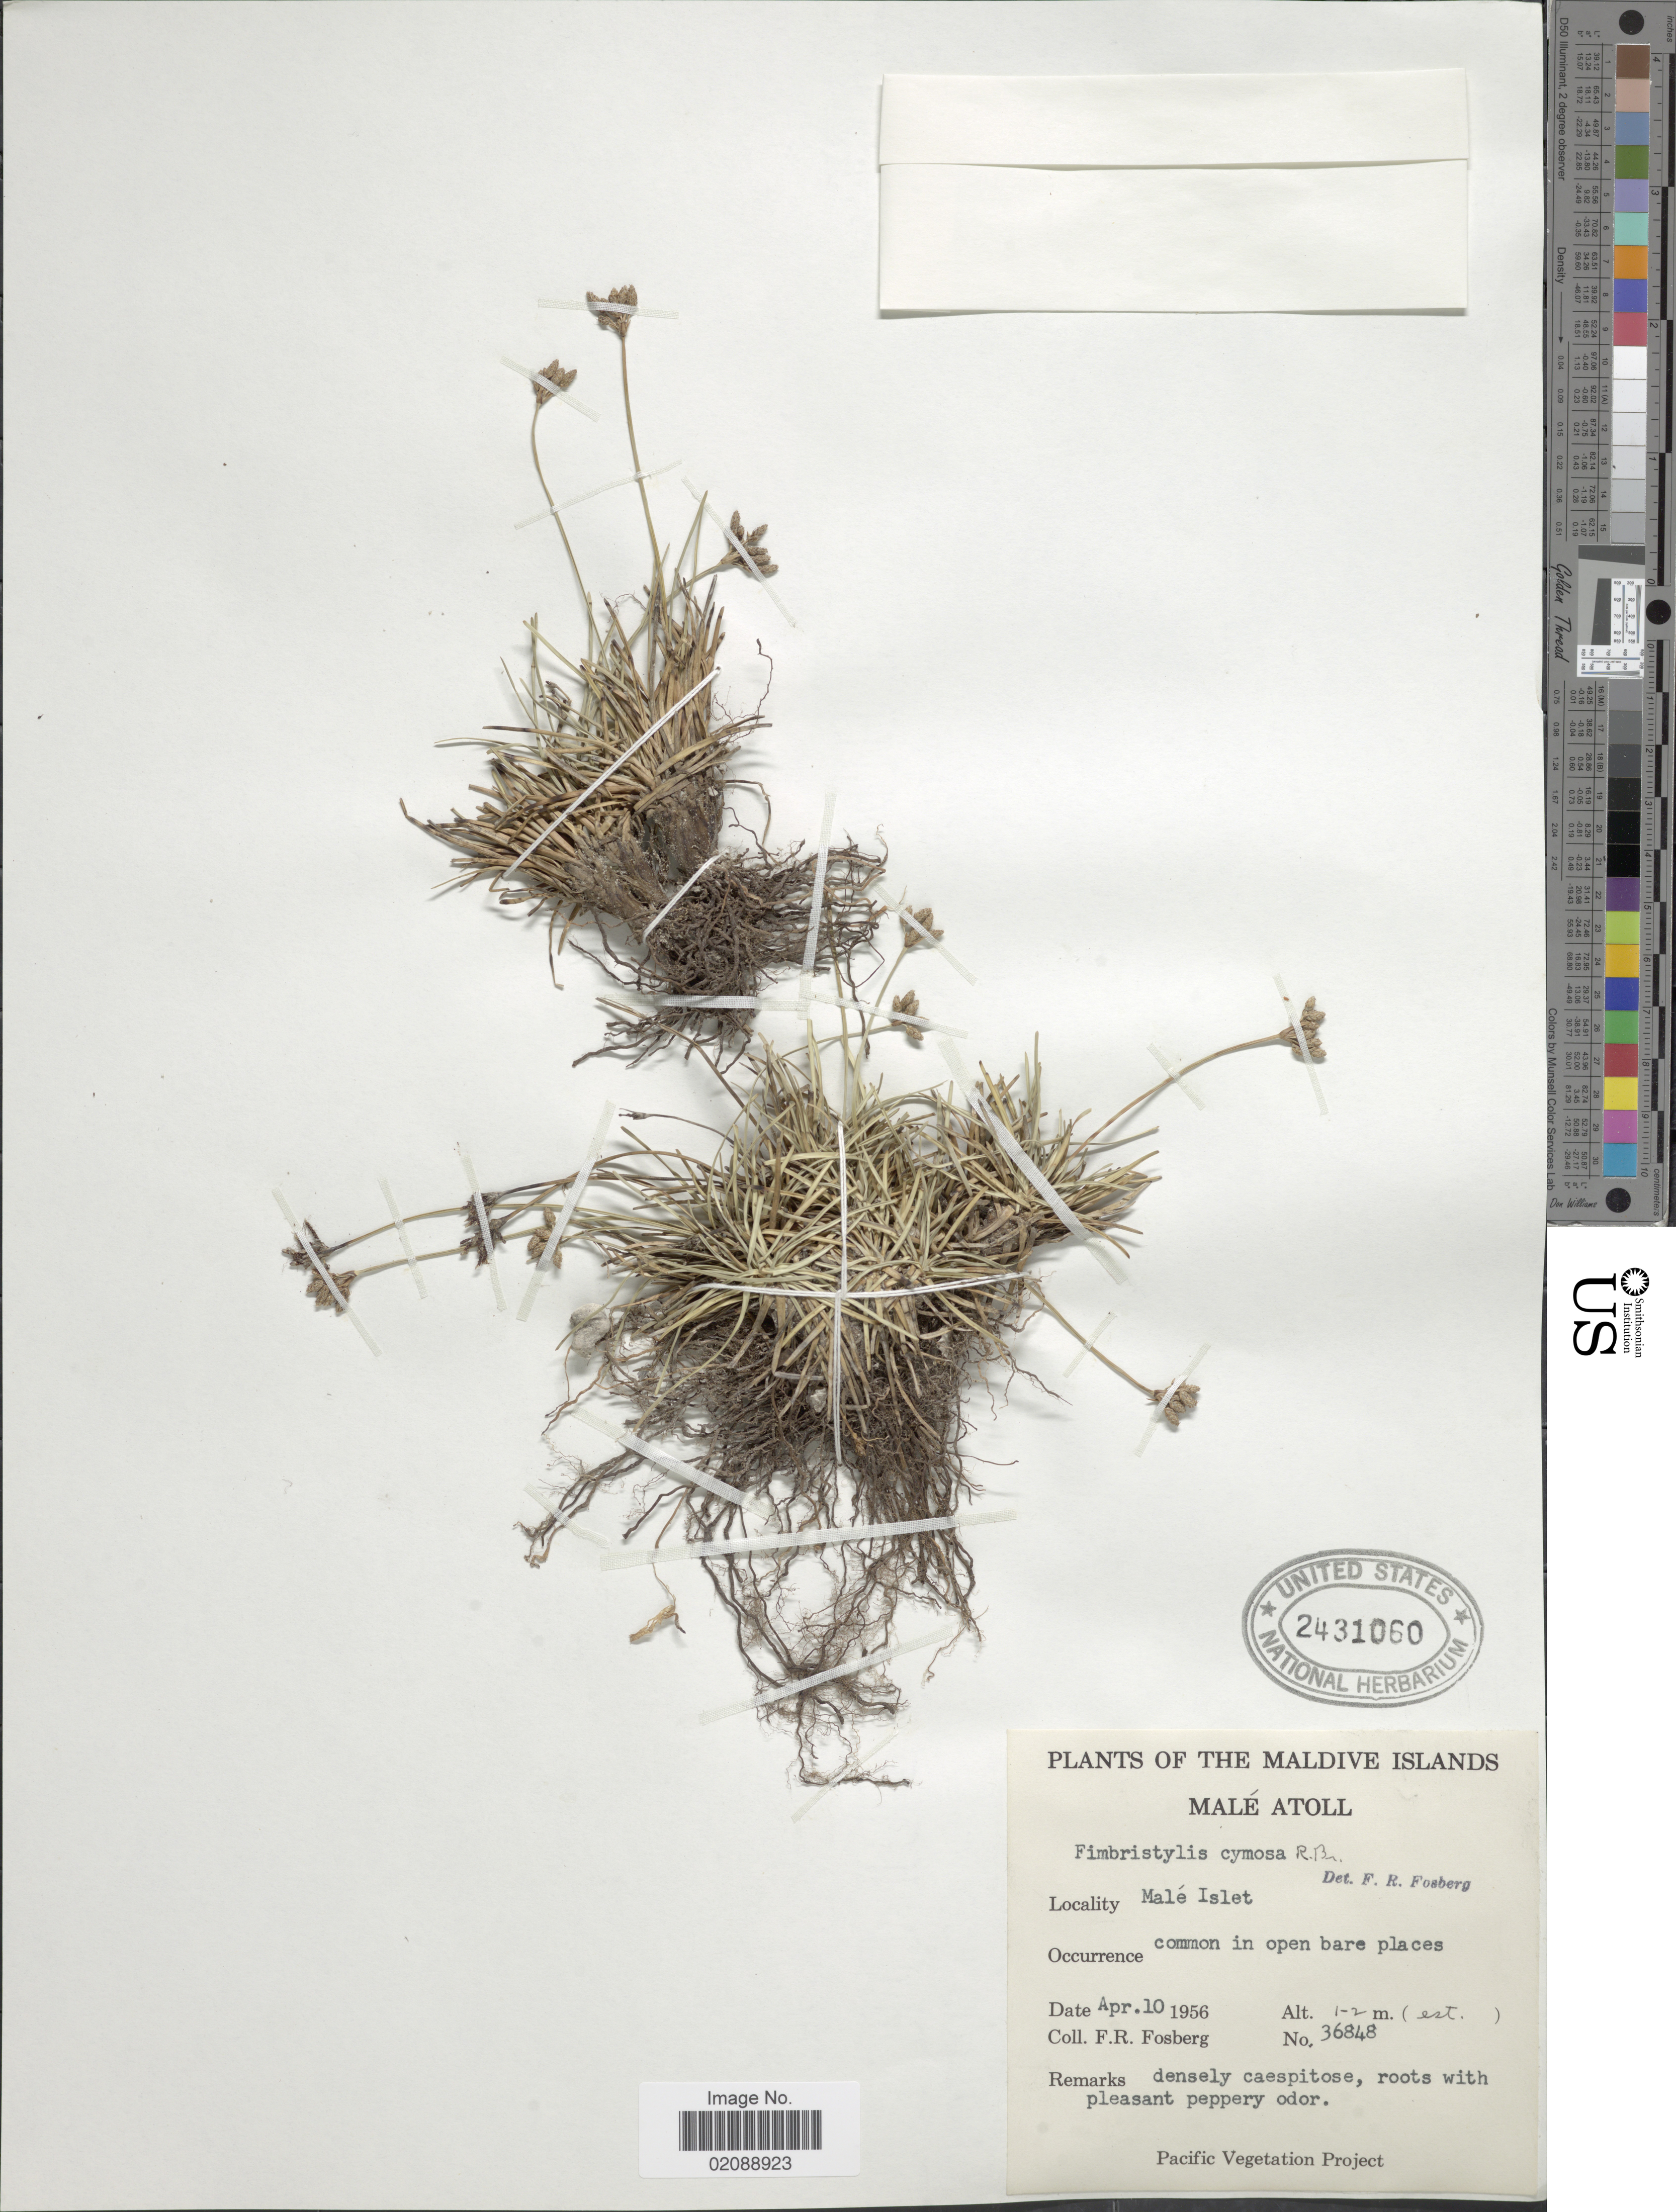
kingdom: Plantae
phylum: Tracheophyta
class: Liliopsida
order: Poales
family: Cyperaceae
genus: Fimbristylis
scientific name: Fimbristylis cymosa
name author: R. Br.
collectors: F. R. Fosberg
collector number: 36848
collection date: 1956-04-10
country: Maldive Islands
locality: Male Atoll, Malé Islet.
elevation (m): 1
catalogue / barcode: US 2431060